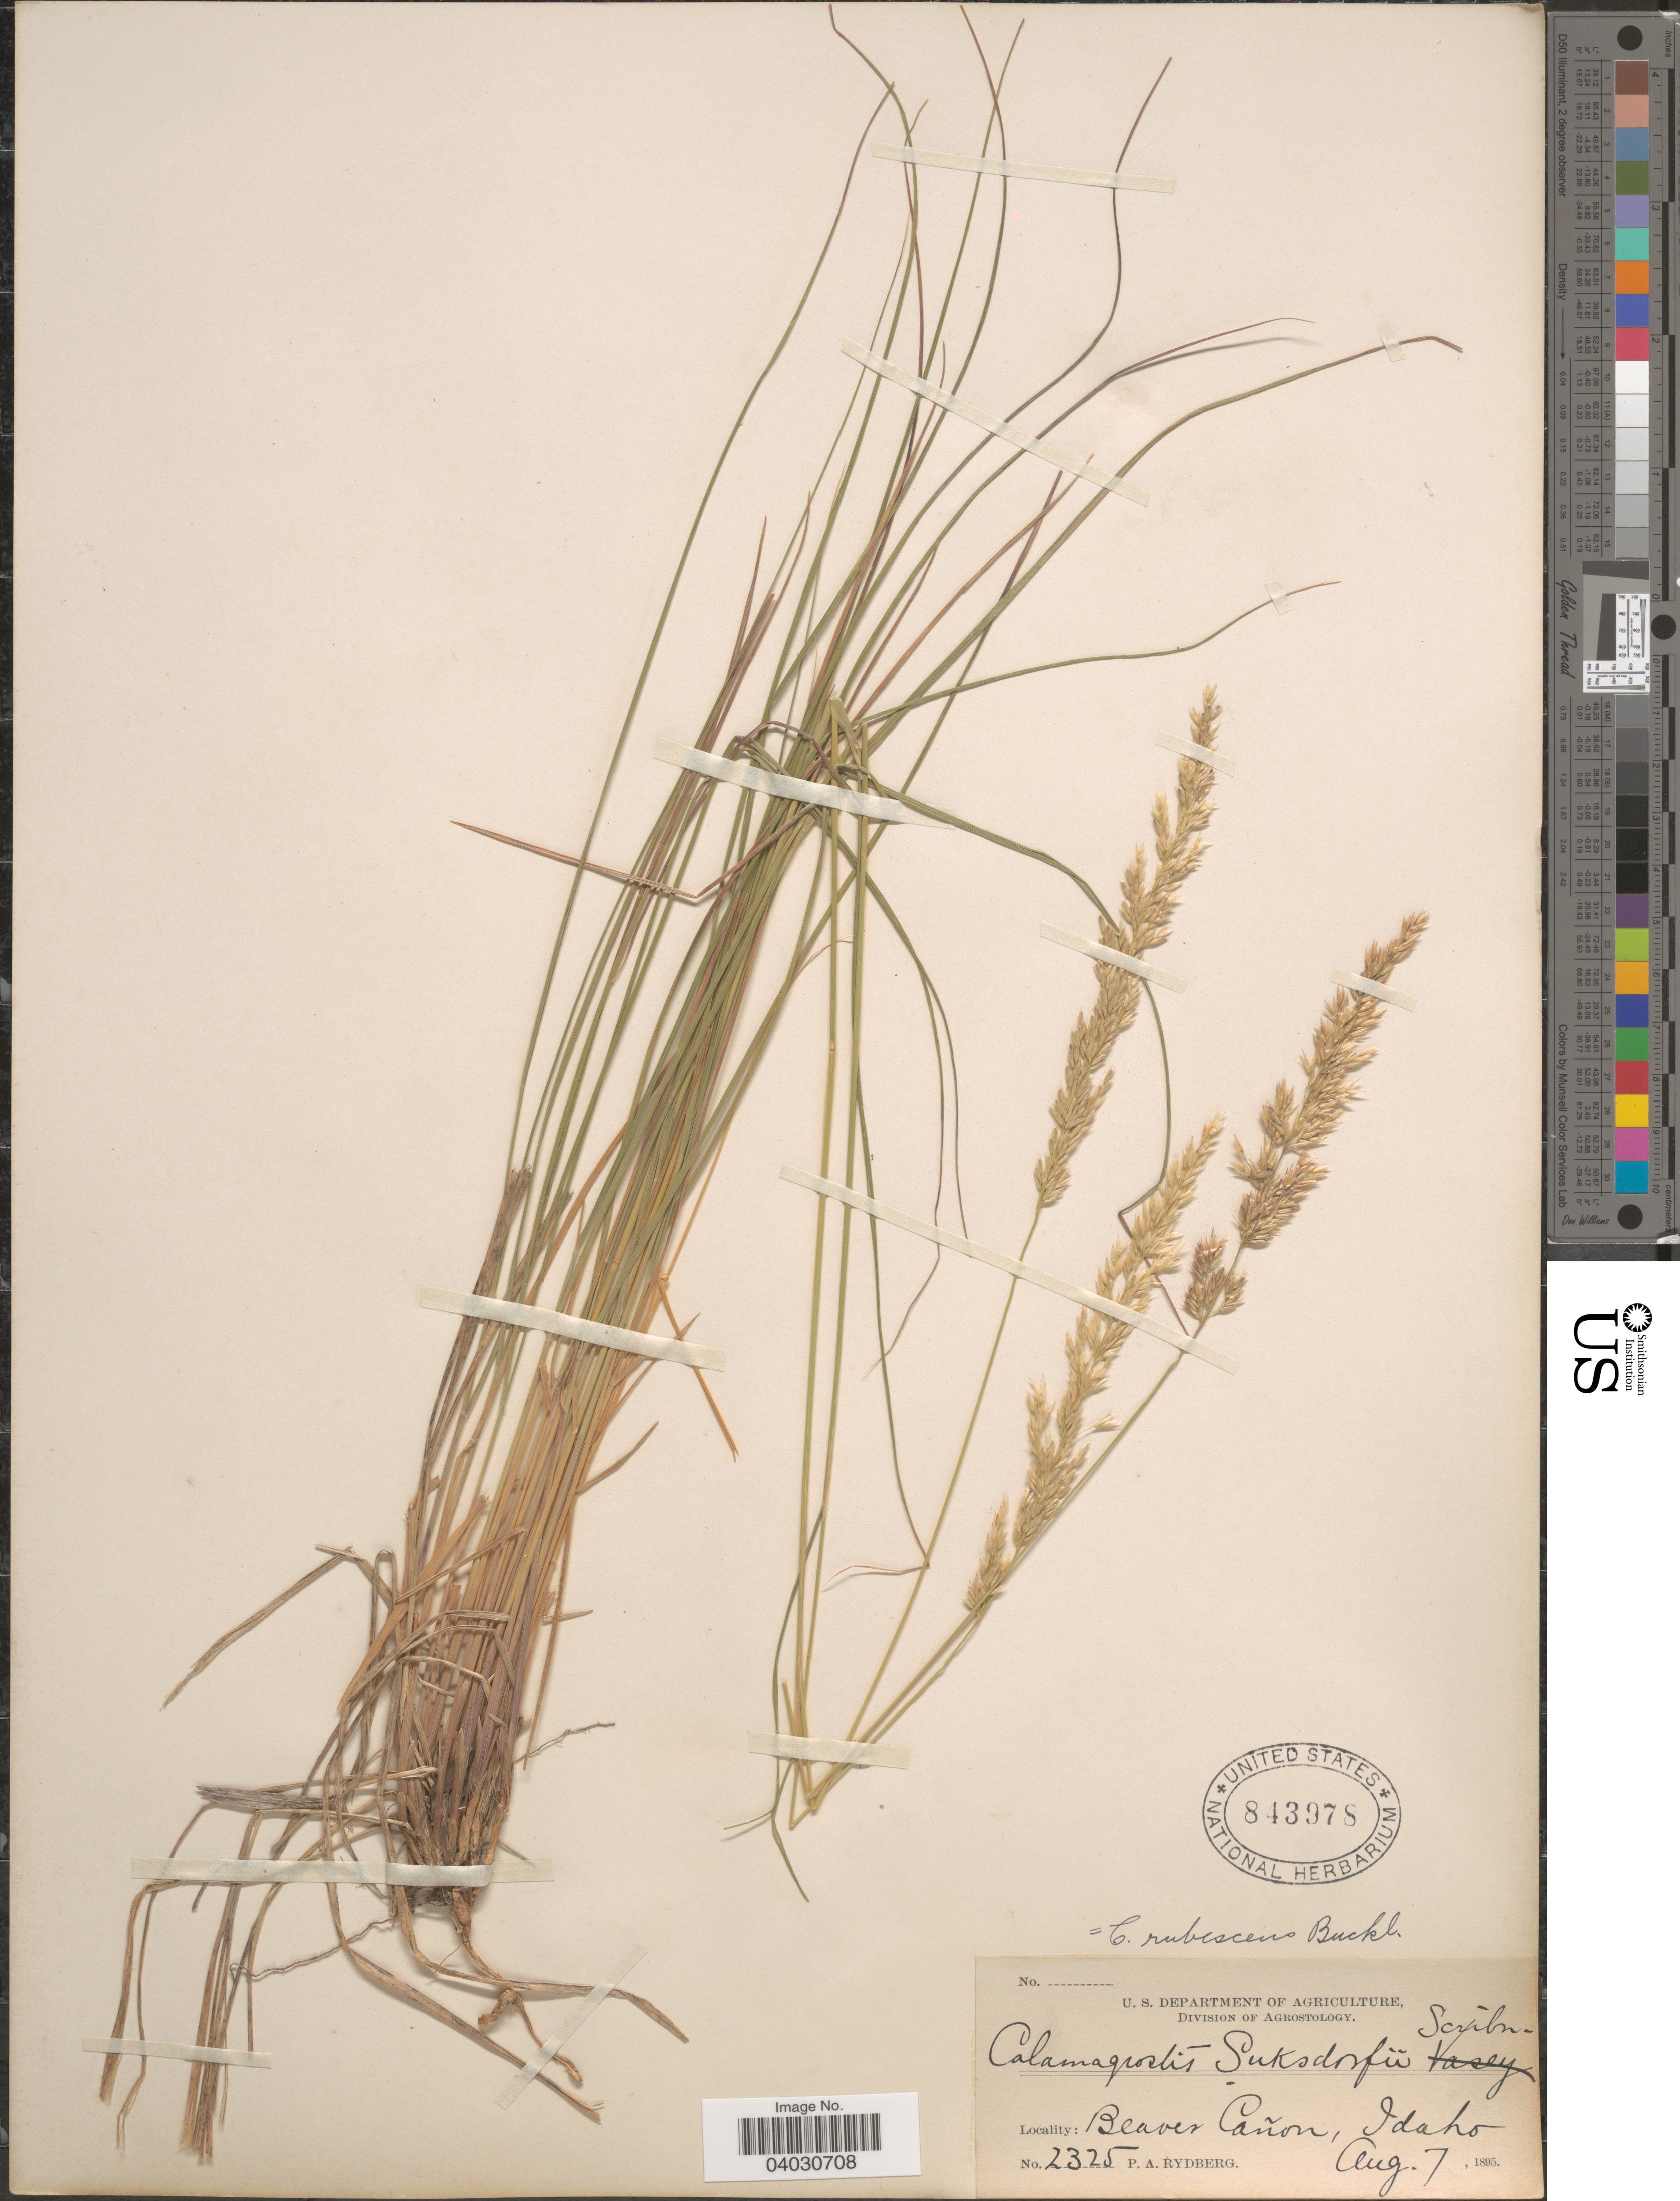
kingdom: Plantae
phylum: Tracheophyta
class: Liliopsida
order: Poales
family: Poaceae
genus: Calamagrostis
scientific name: Calamagrostis rubescens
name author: Buckley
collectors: P. A. Rydberg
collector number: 2325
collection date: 1895-08-07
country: United States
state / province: Idaho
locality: Beaver Cañon.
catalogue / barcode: US 843978